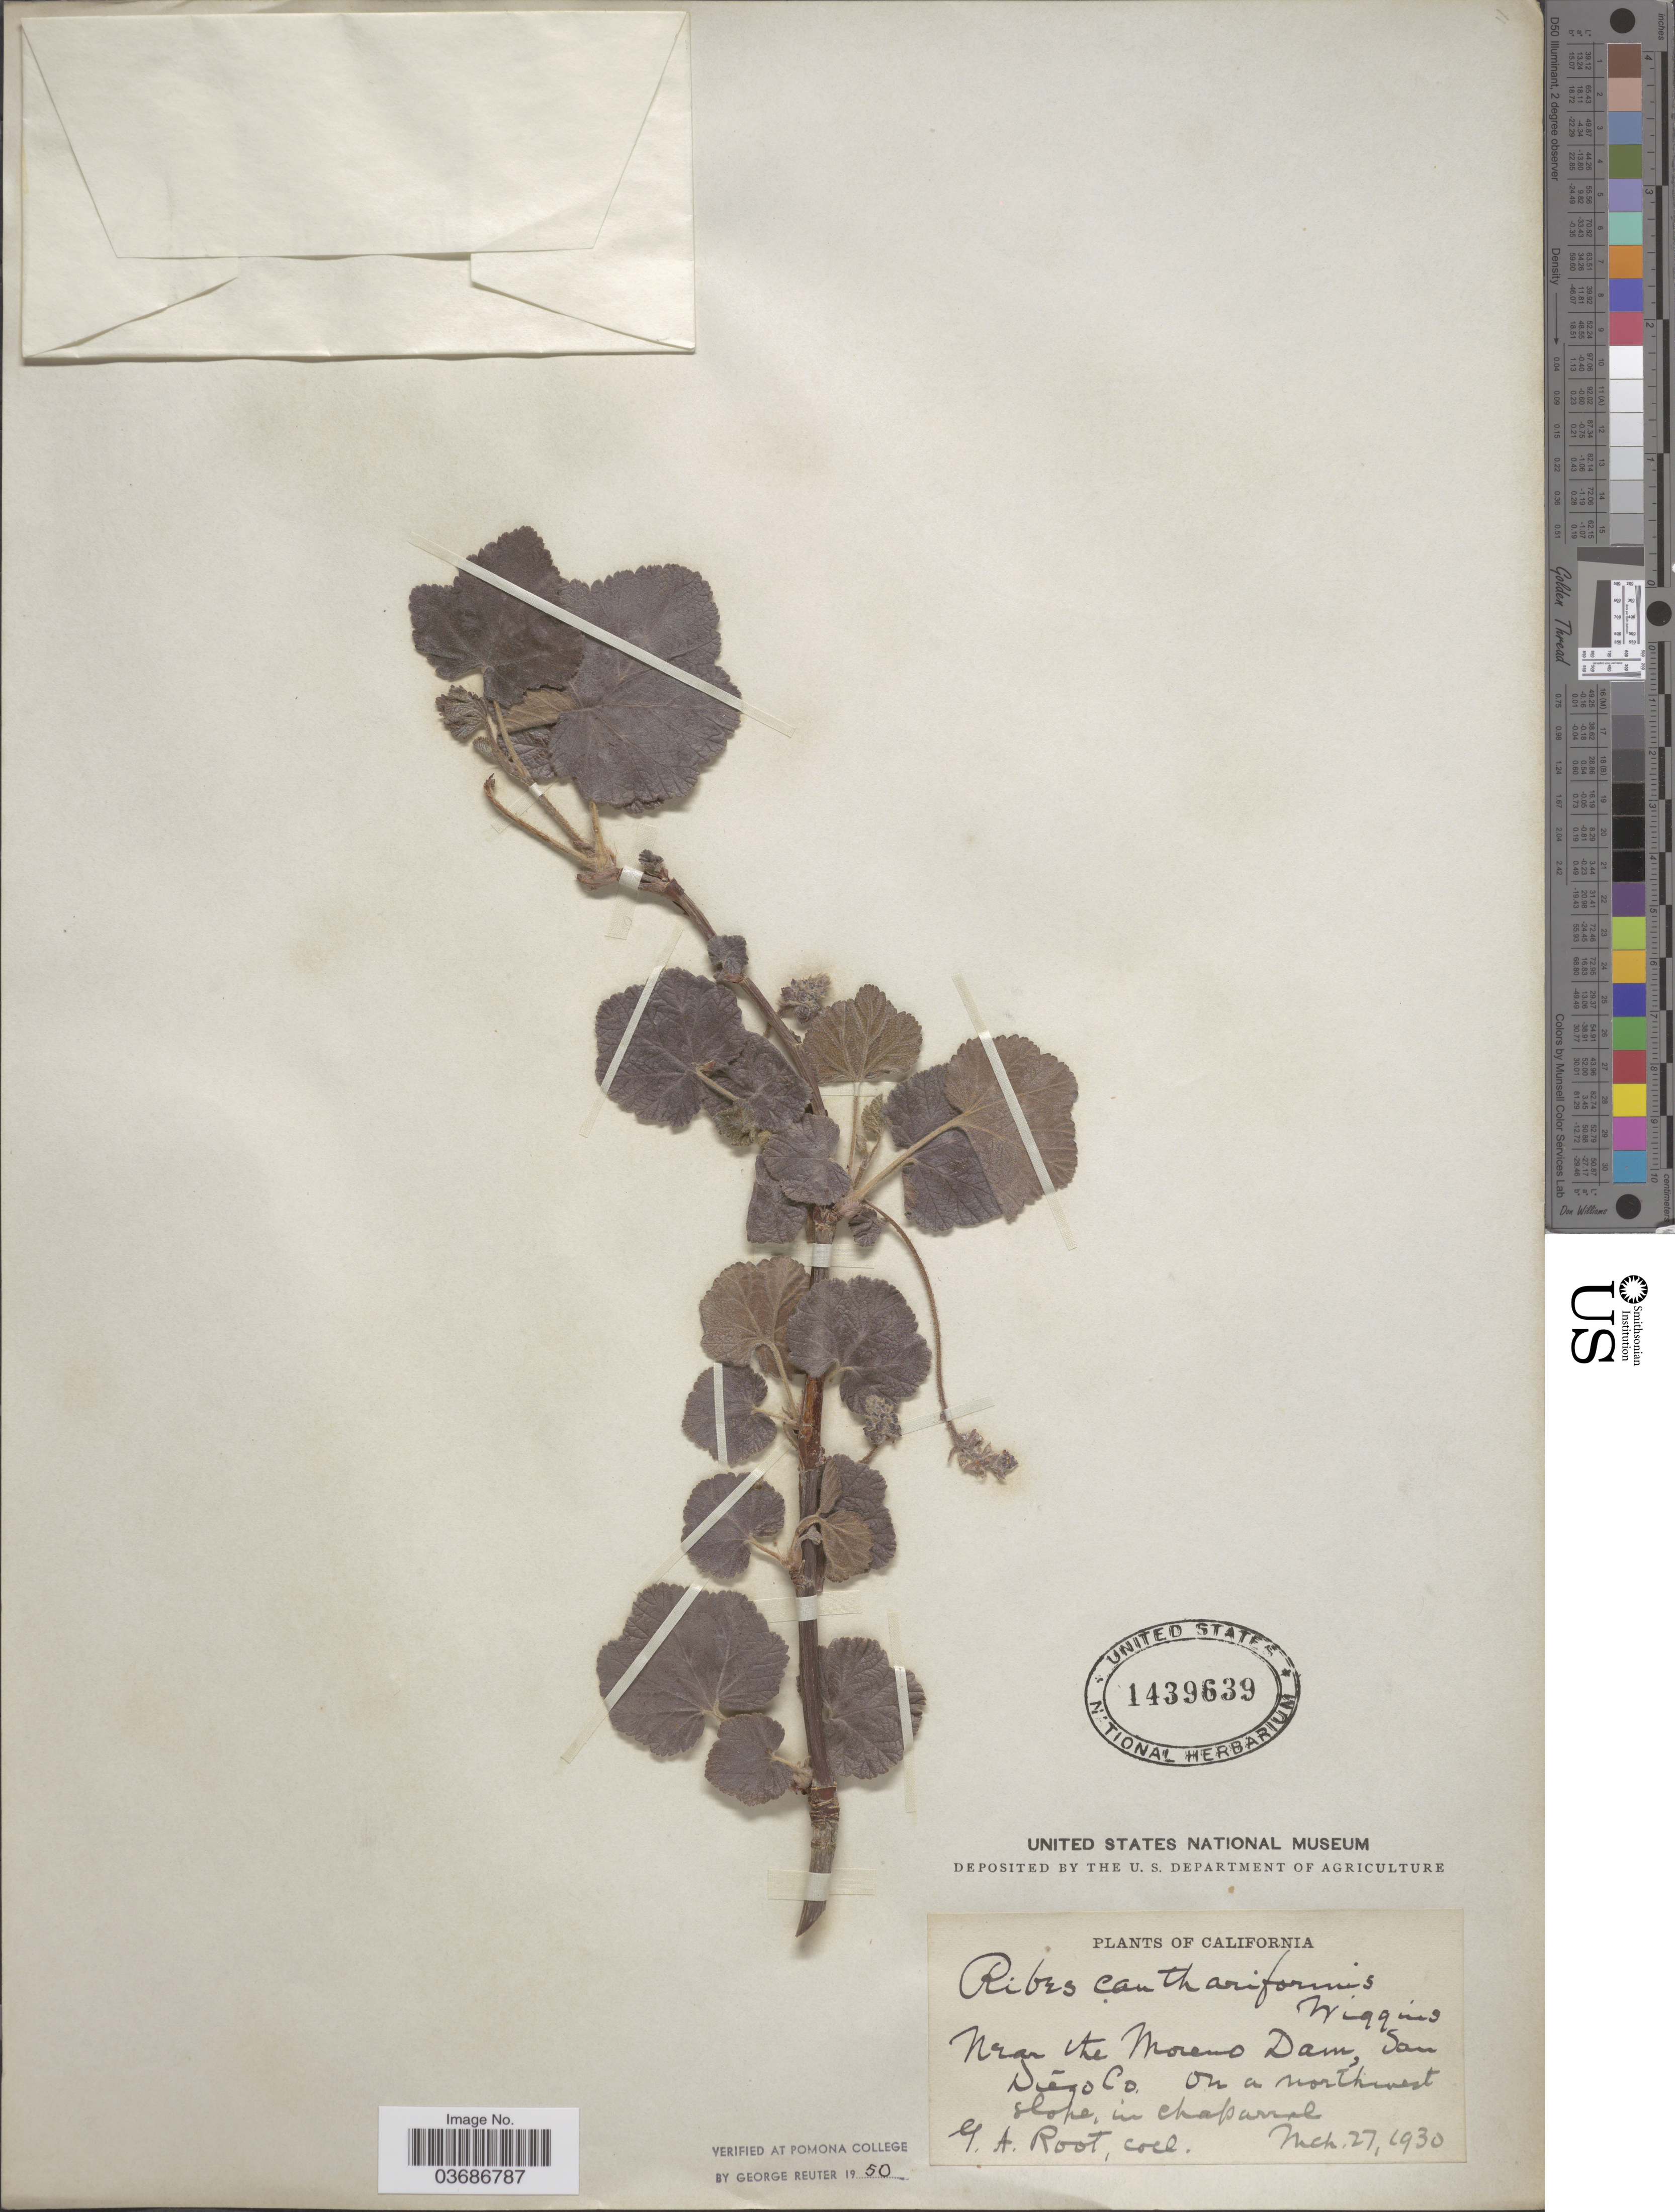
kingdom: Plantae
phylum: Tracheophyta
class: Magnoliopsida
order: Saxifragales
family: Grossulariaceae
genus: Ribes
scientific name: Ribes canthariforme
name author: Wiggins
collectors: G. Root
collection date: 1930-03-27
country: United States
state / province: California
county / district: San Diego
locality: Near the Moreno Dam, San Diego Co. On a northwest slope, in chaparral.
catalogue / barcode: US 1439639